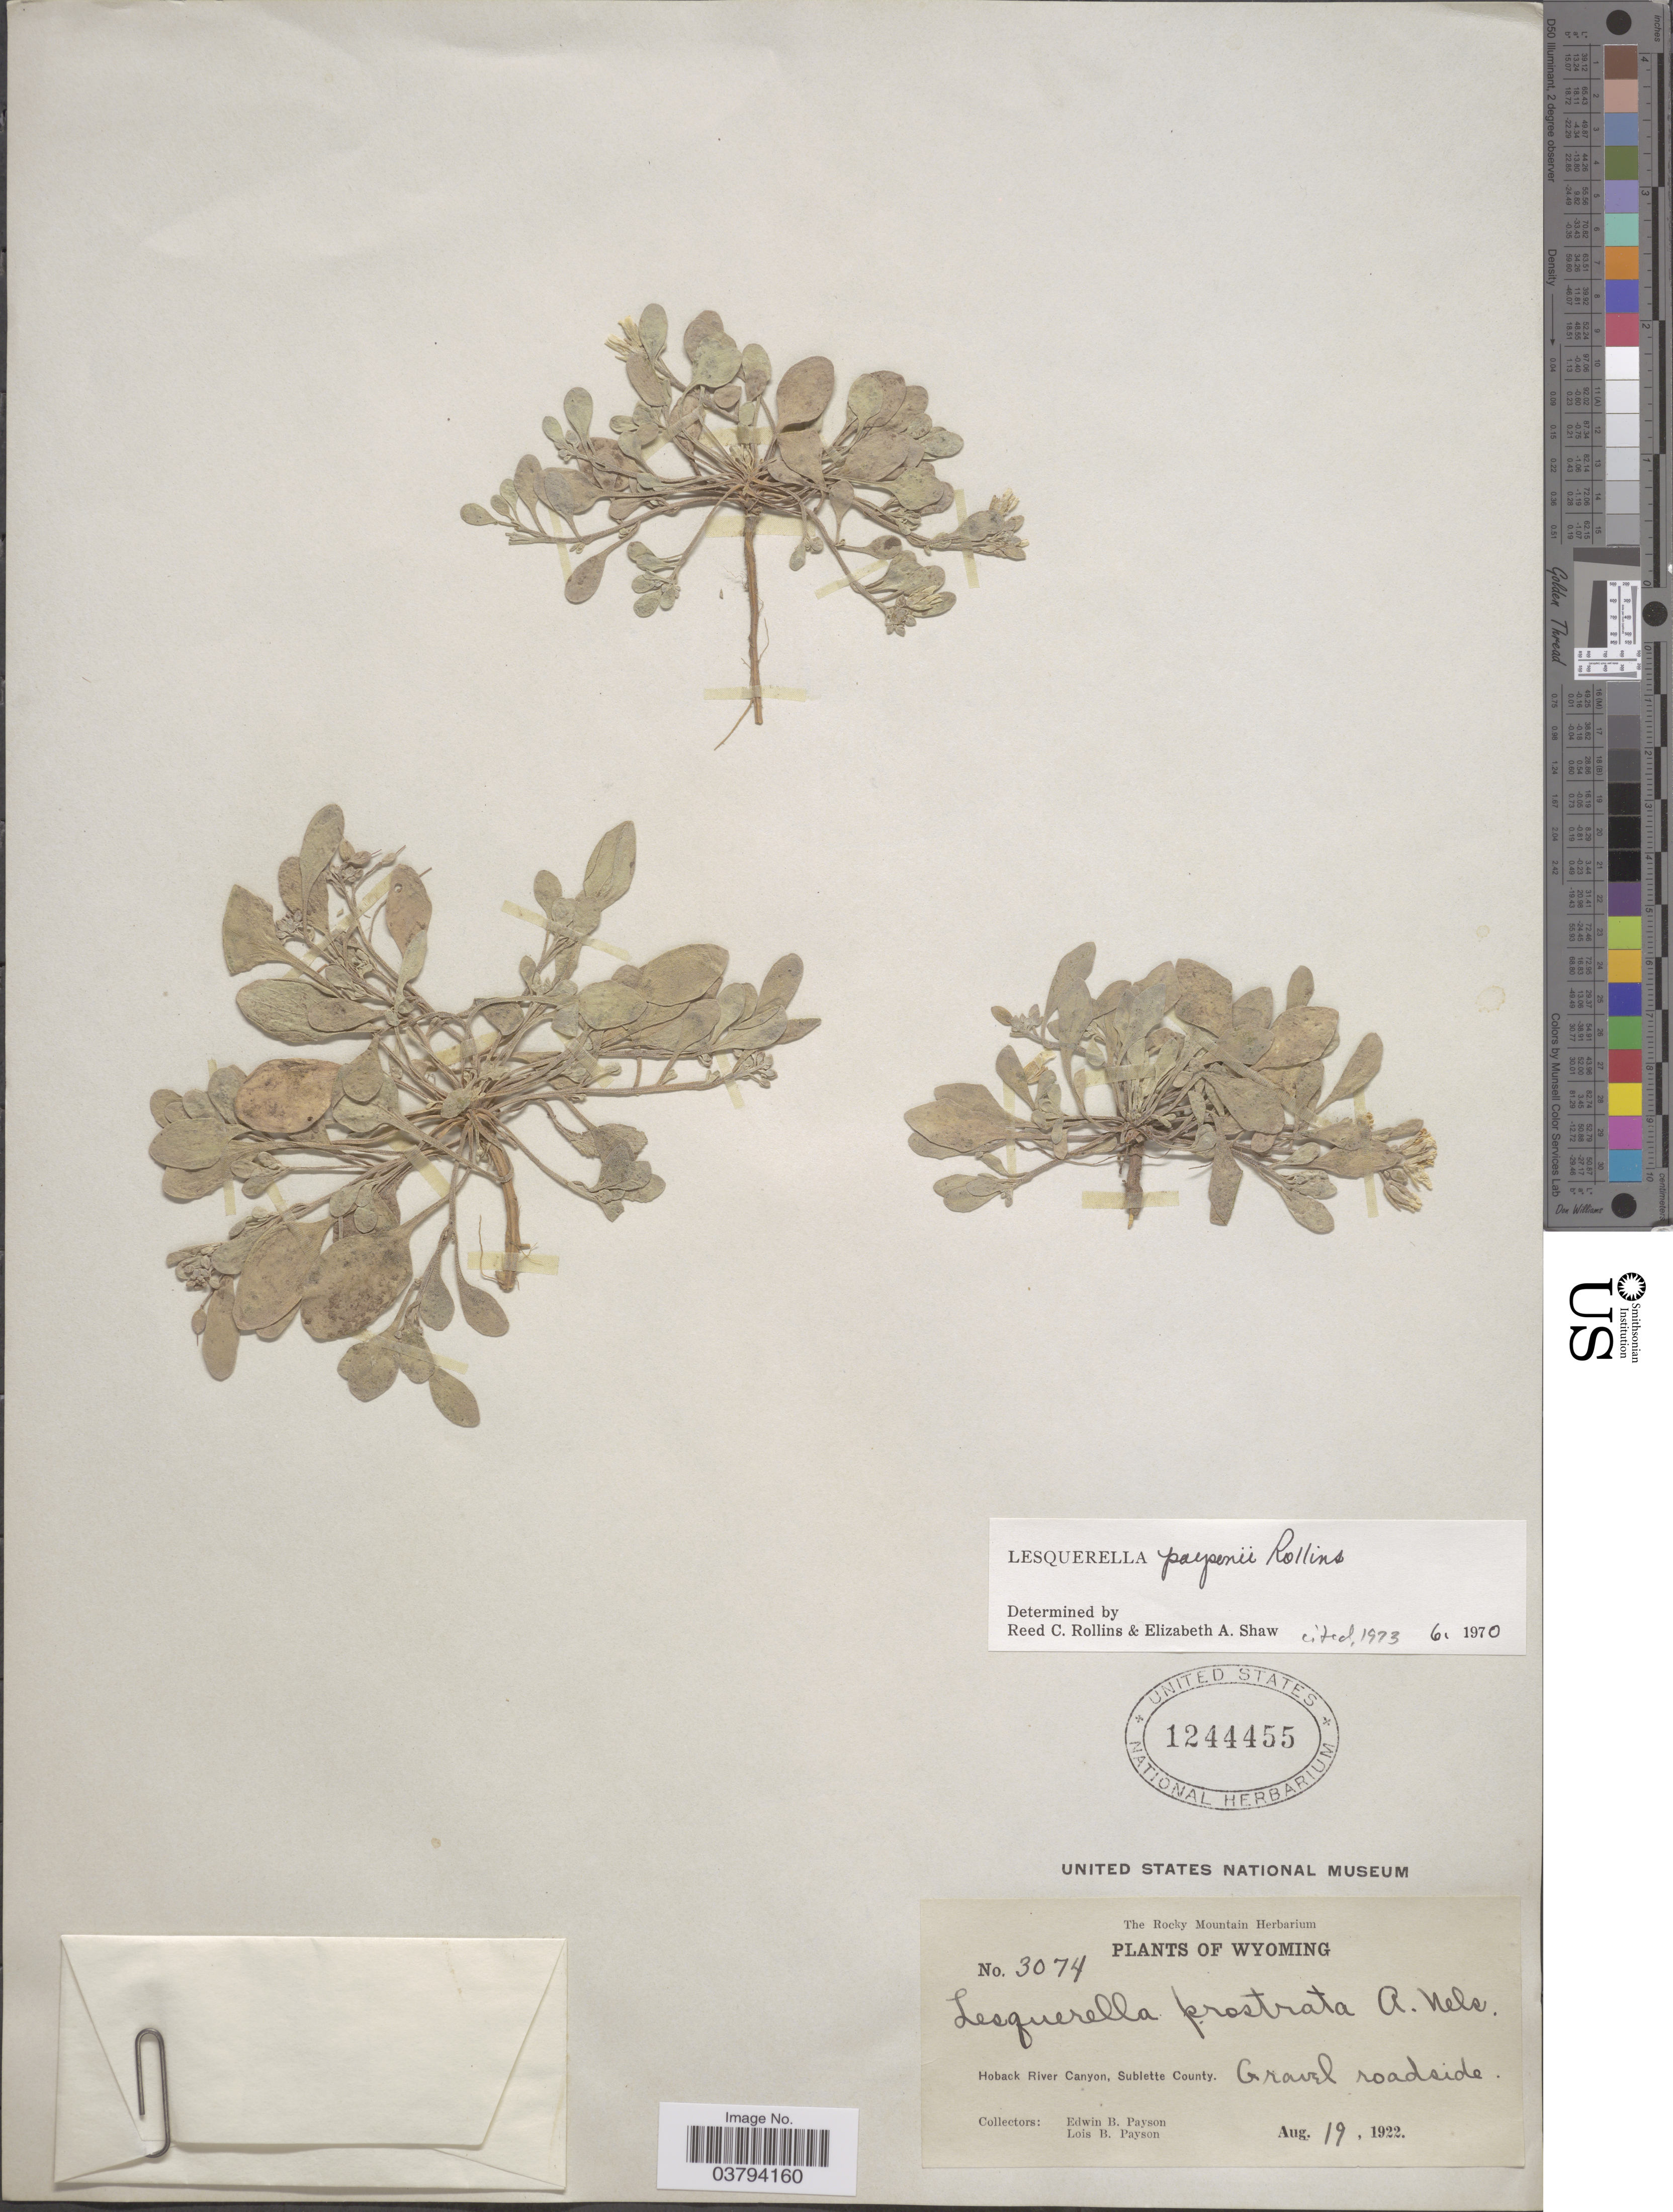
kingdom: Plantae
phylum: Tracheophyta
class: Magnoliopsida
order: Brassicales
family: Brassicaceae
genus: Lesquerella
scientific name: Lesquerella paysonii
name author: Rollins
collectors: E. B. Payson & L. Payson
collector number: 3074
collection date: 1922-08-19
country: United States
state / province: Wyoming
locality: Hoback River Canyon, Sublette County. Gravel roadside.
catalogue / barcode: US 1244455